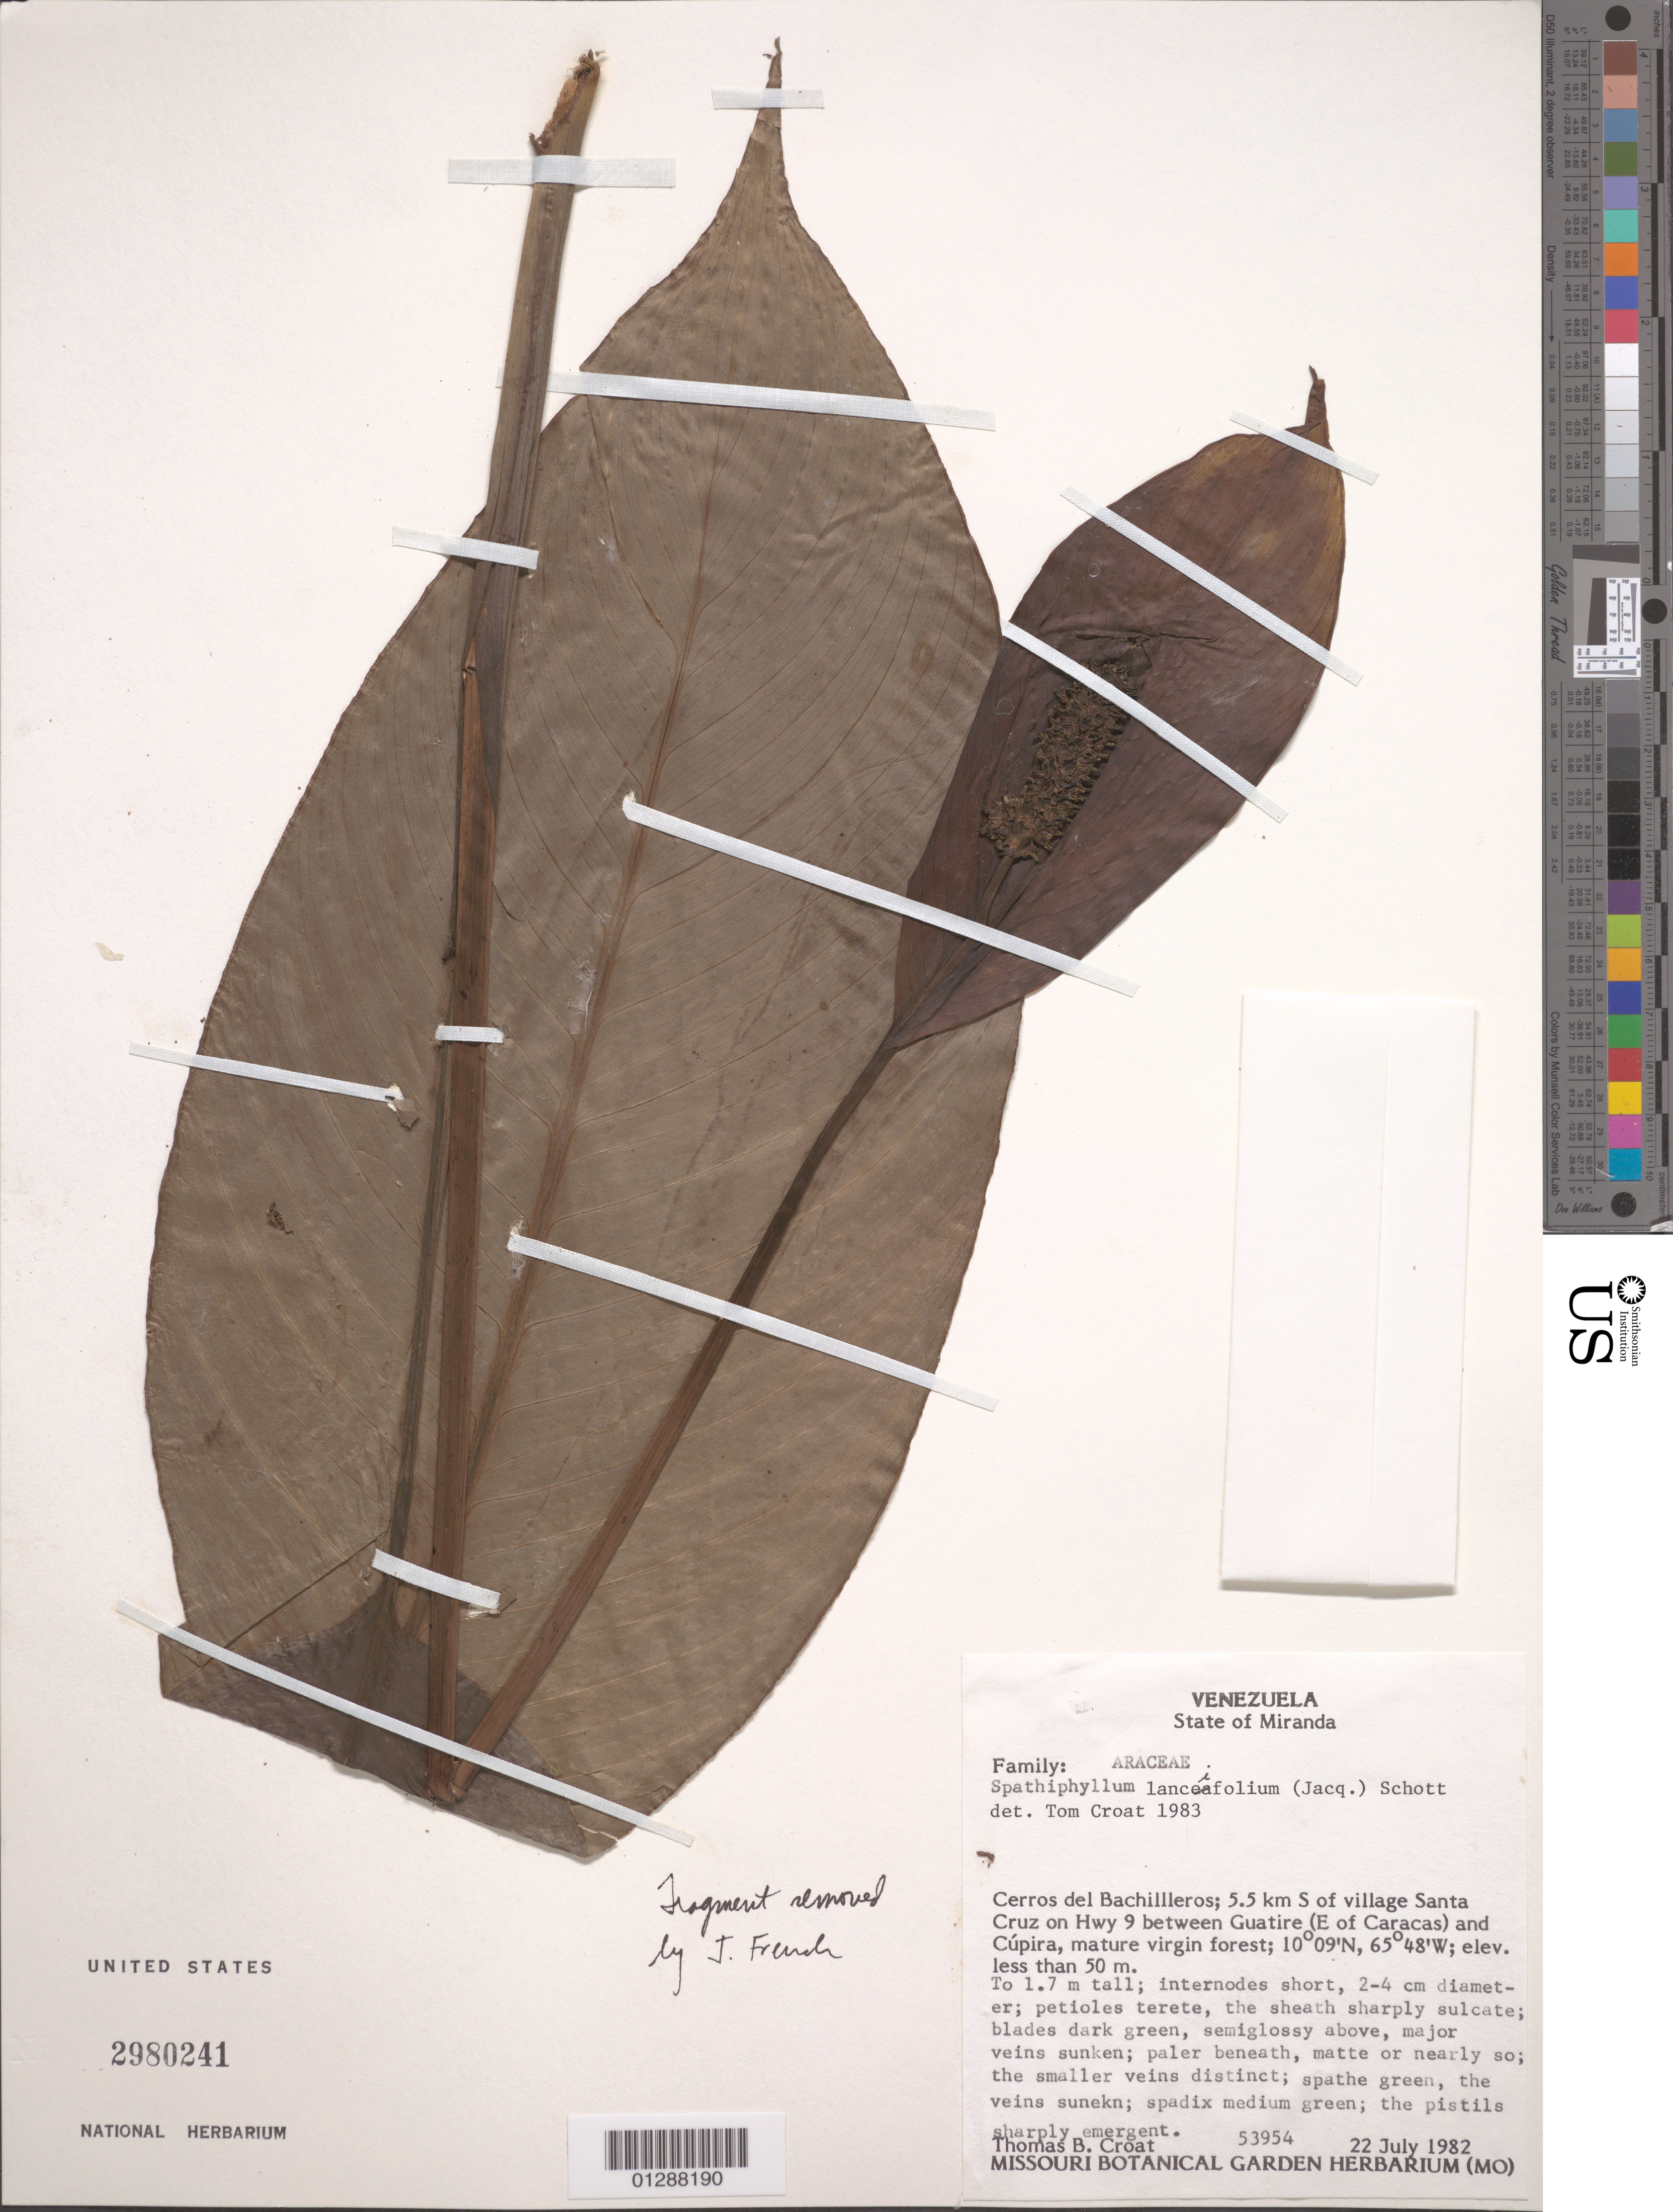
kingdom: Plantae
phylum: Tracheophyta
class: Liliopsida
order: Alismatales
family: Araceae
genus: Spathiphyllum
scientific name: Spathiphyllum lanceifolium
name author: (Jacq.) Schott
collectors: T. B. Croat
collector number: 53954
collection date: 1982-07-22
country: Venezuela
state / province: Miranda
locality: Cerros del Bachillleros; 5.5 km S of village Santa Cruz on Hwy 9 between Guatire (E of Caracas) and Cúpira.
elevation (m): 50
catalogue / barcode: US 2980241